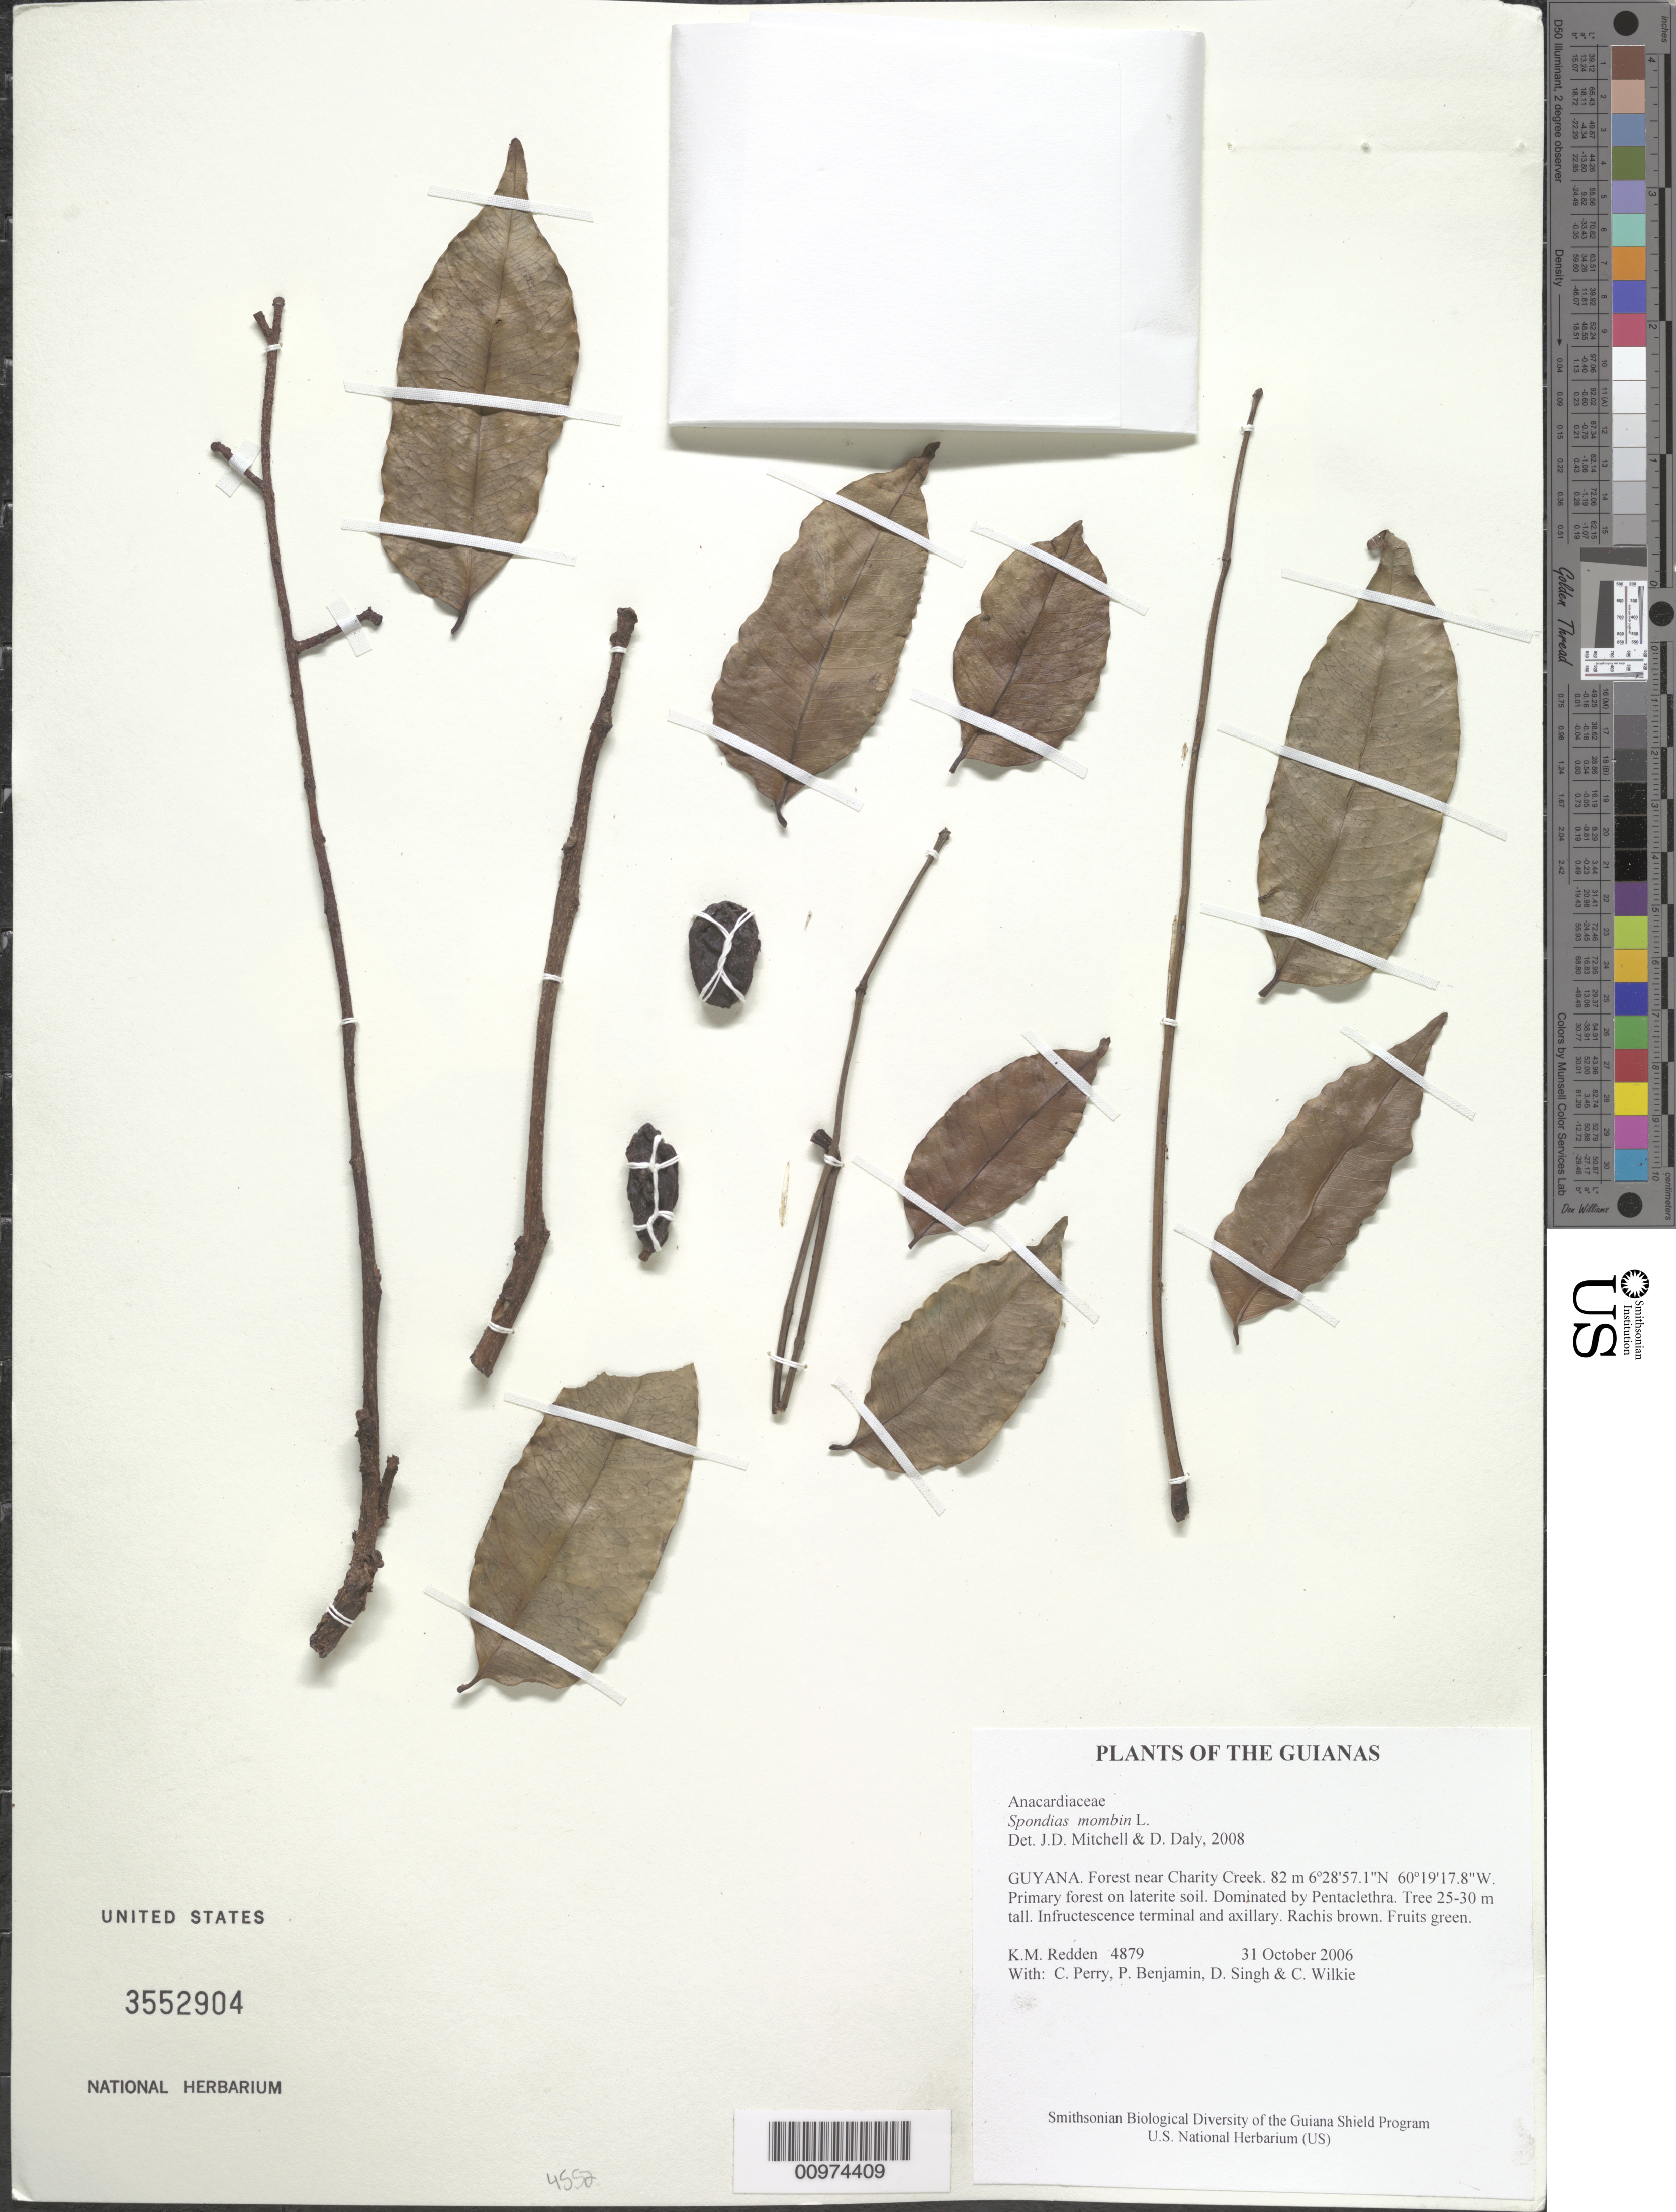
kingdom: Plantae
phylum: Tracheophyta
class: Magnoliopsida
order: Sapindales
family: Anacardiaceae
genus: Spondias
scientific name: Spondias mombin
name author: L.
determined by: Mitchell, J. D.; Daly, D. C.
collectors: K. M. Redden, C. Perry, P. Benjamin, D. Singh & C. Wilkie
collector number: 4879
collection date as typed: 31 October 2006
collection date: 2006-10-31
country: Guyana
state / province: Cuyuni-Mazaruni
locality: Forest near Charity Creek.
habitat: Primary forest on laterite soil. Dominated by Pentaclethra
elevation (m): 82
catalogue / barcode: US 3552904